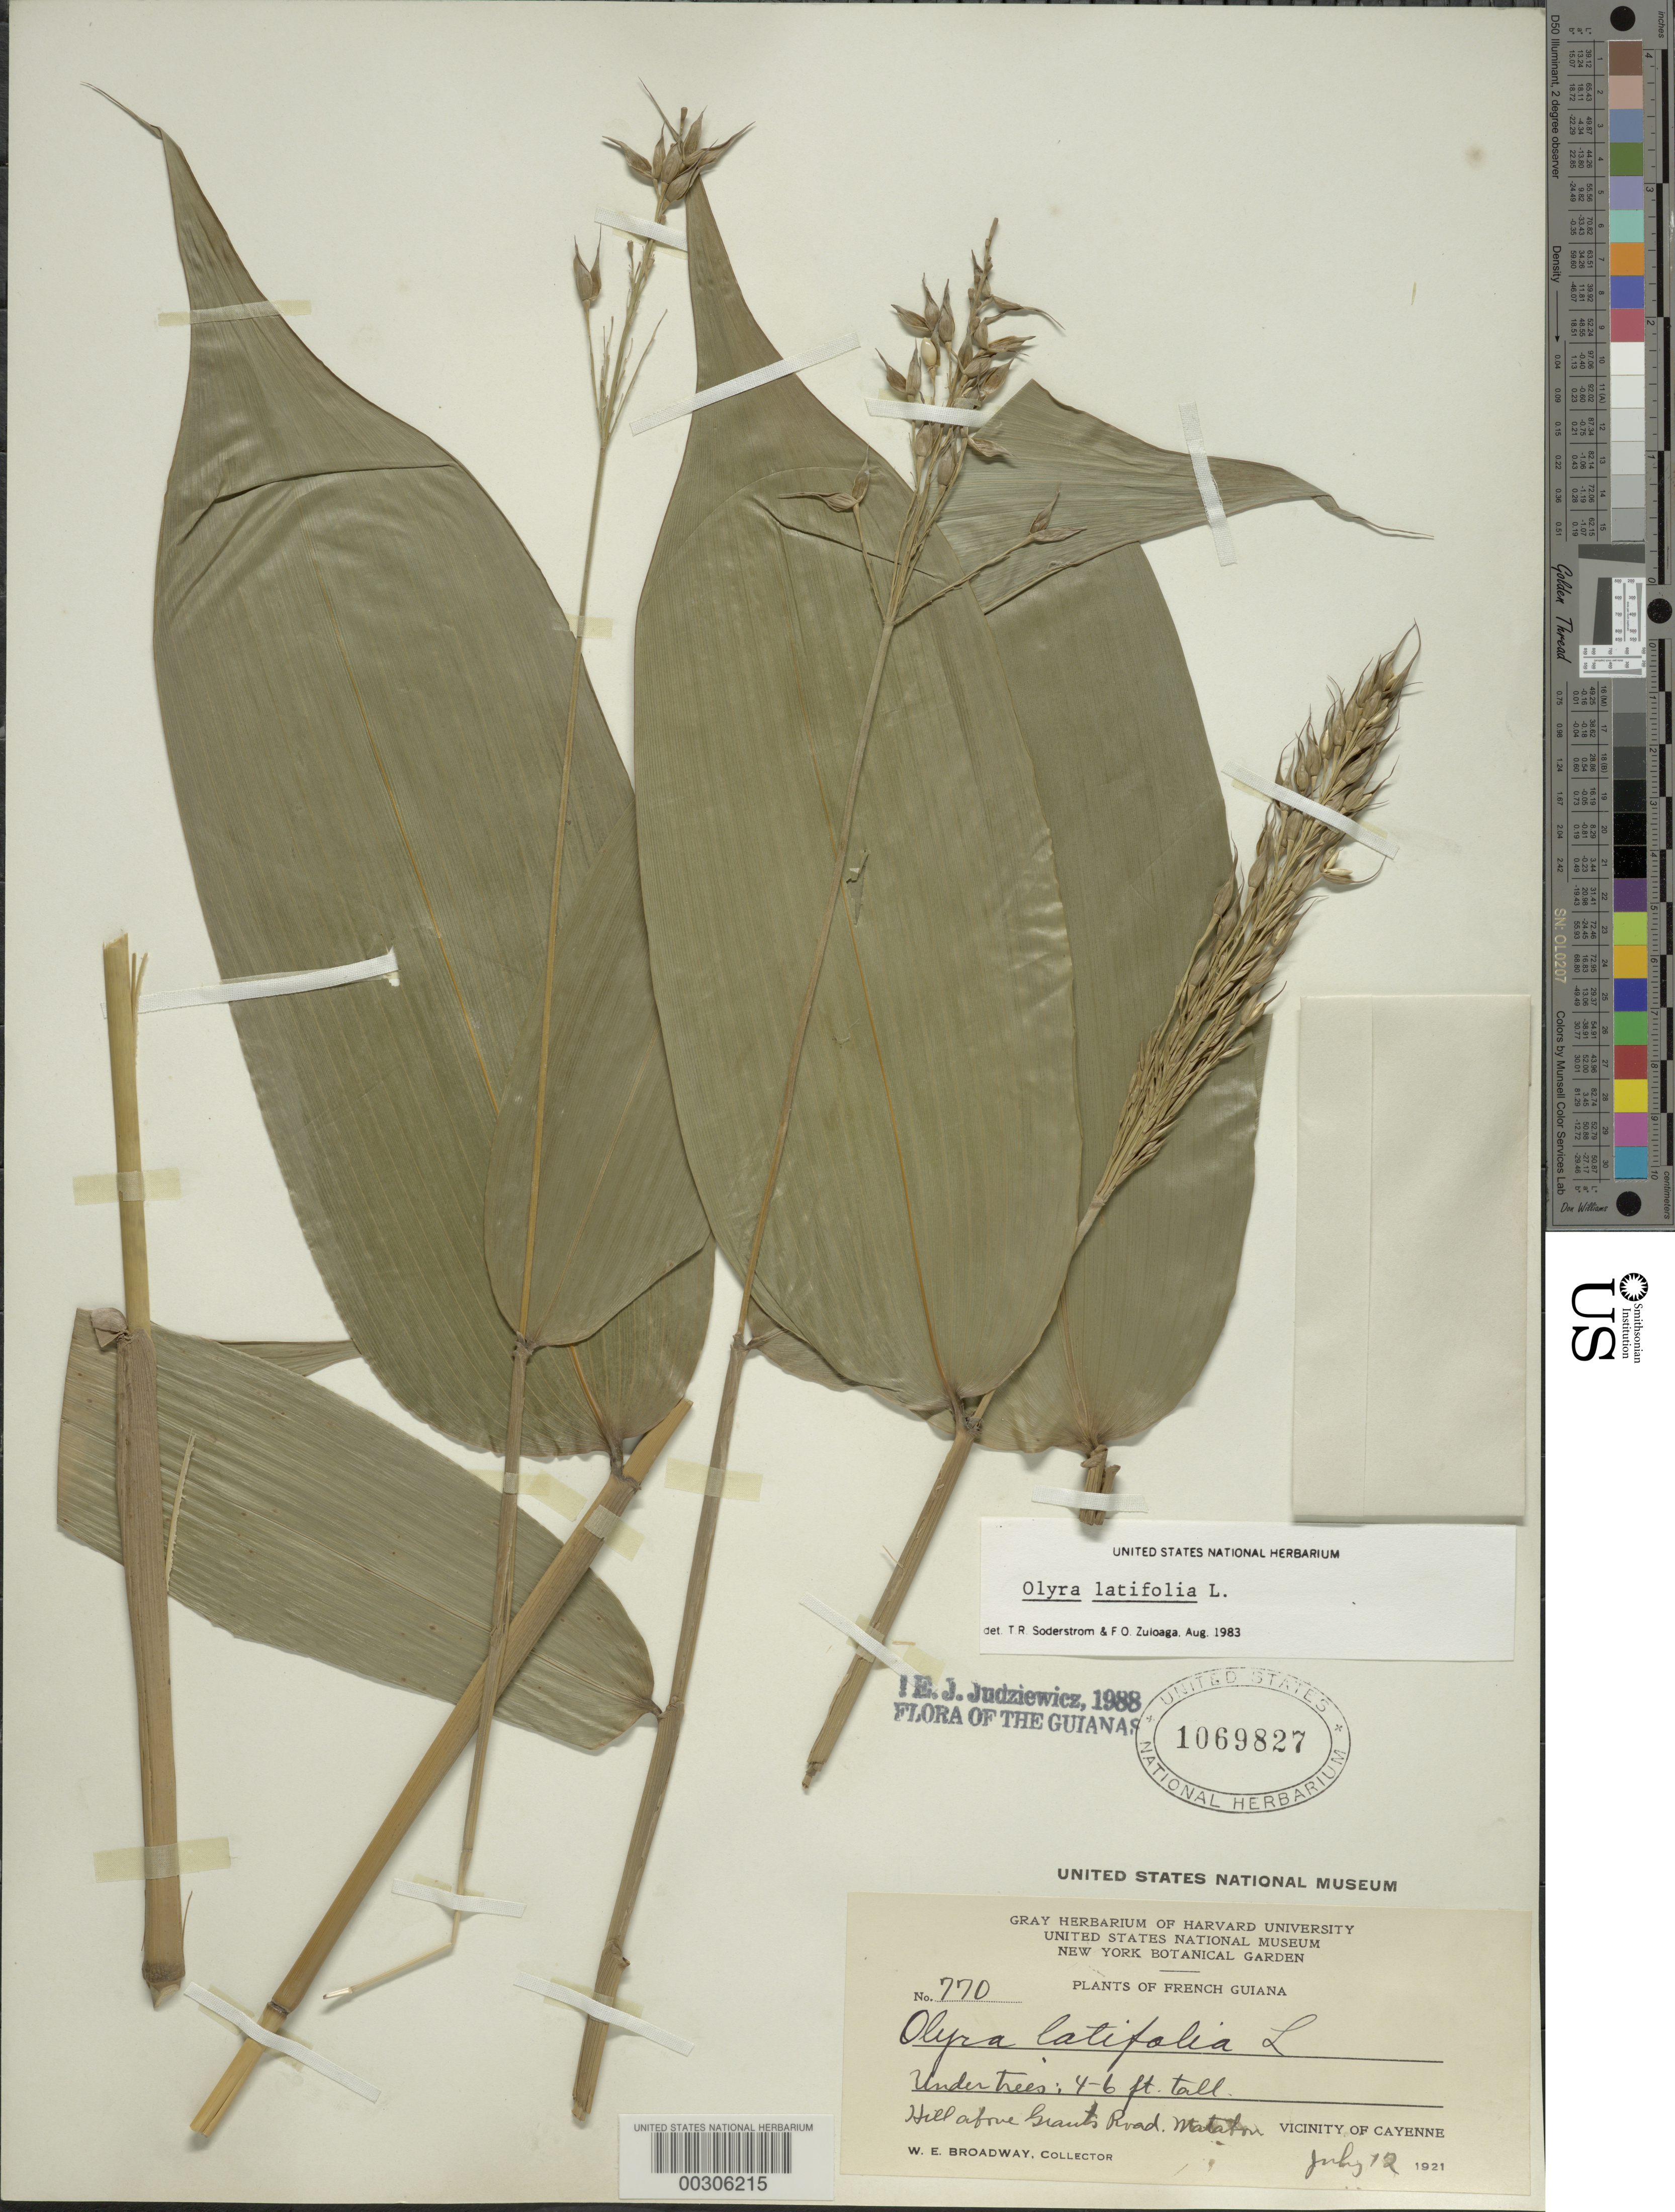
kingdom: Plantae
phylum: Tracheophyta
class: Liliopsida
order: Poales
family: Poaceae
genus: Olyra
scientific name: Olyra latifolia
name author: L.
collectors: W. E. Broadway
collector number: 770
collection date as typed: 12 Jul 1921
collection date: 1921-07-12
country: French Guiana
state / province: Cayenne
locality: Matabon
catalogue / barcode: US 1069827